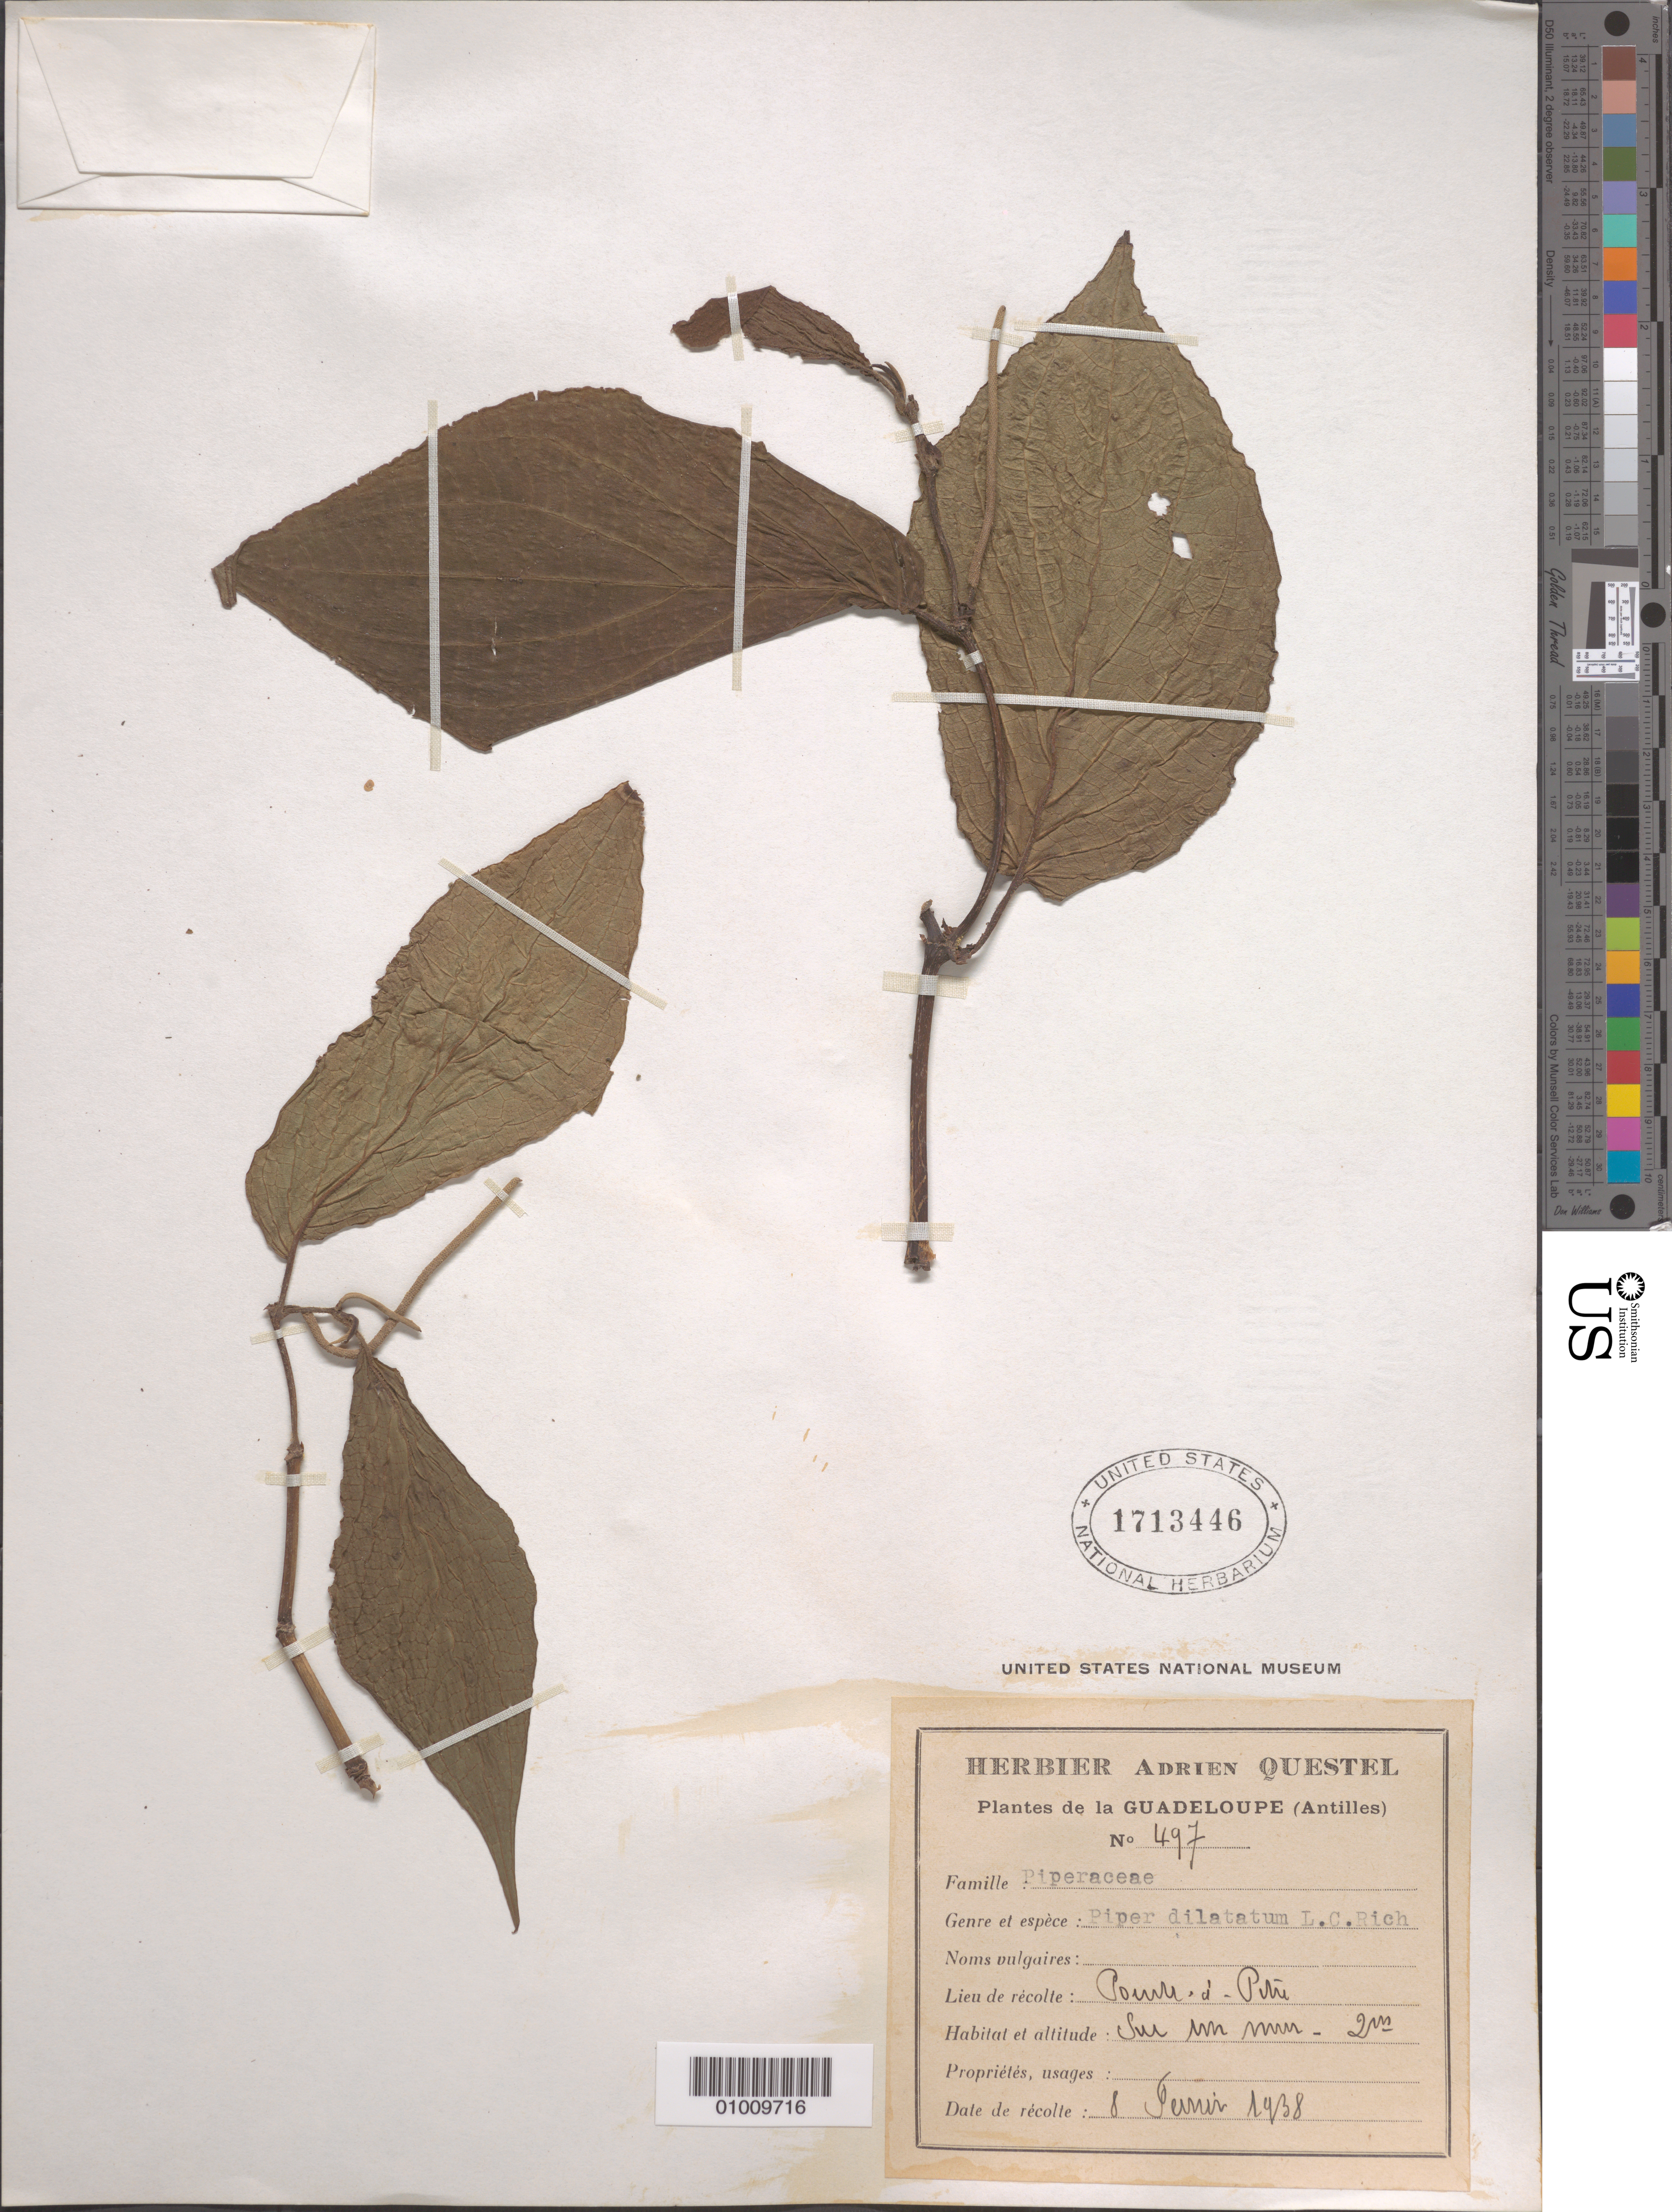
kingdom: Plantae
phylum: Tracheophyta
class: Magnoliopsida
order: Piperales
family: Piperaceae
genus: Piper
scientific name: Piper dilatatum var. dilatatum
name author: Rich.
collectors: A. Questel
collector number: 197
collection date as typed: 08 Jun 1938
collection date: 1938-06-08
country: Guadeloupe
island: Basse Terre [Guadeloupe]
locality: Pointe de Pere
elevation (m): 21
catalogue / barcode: US 1713446